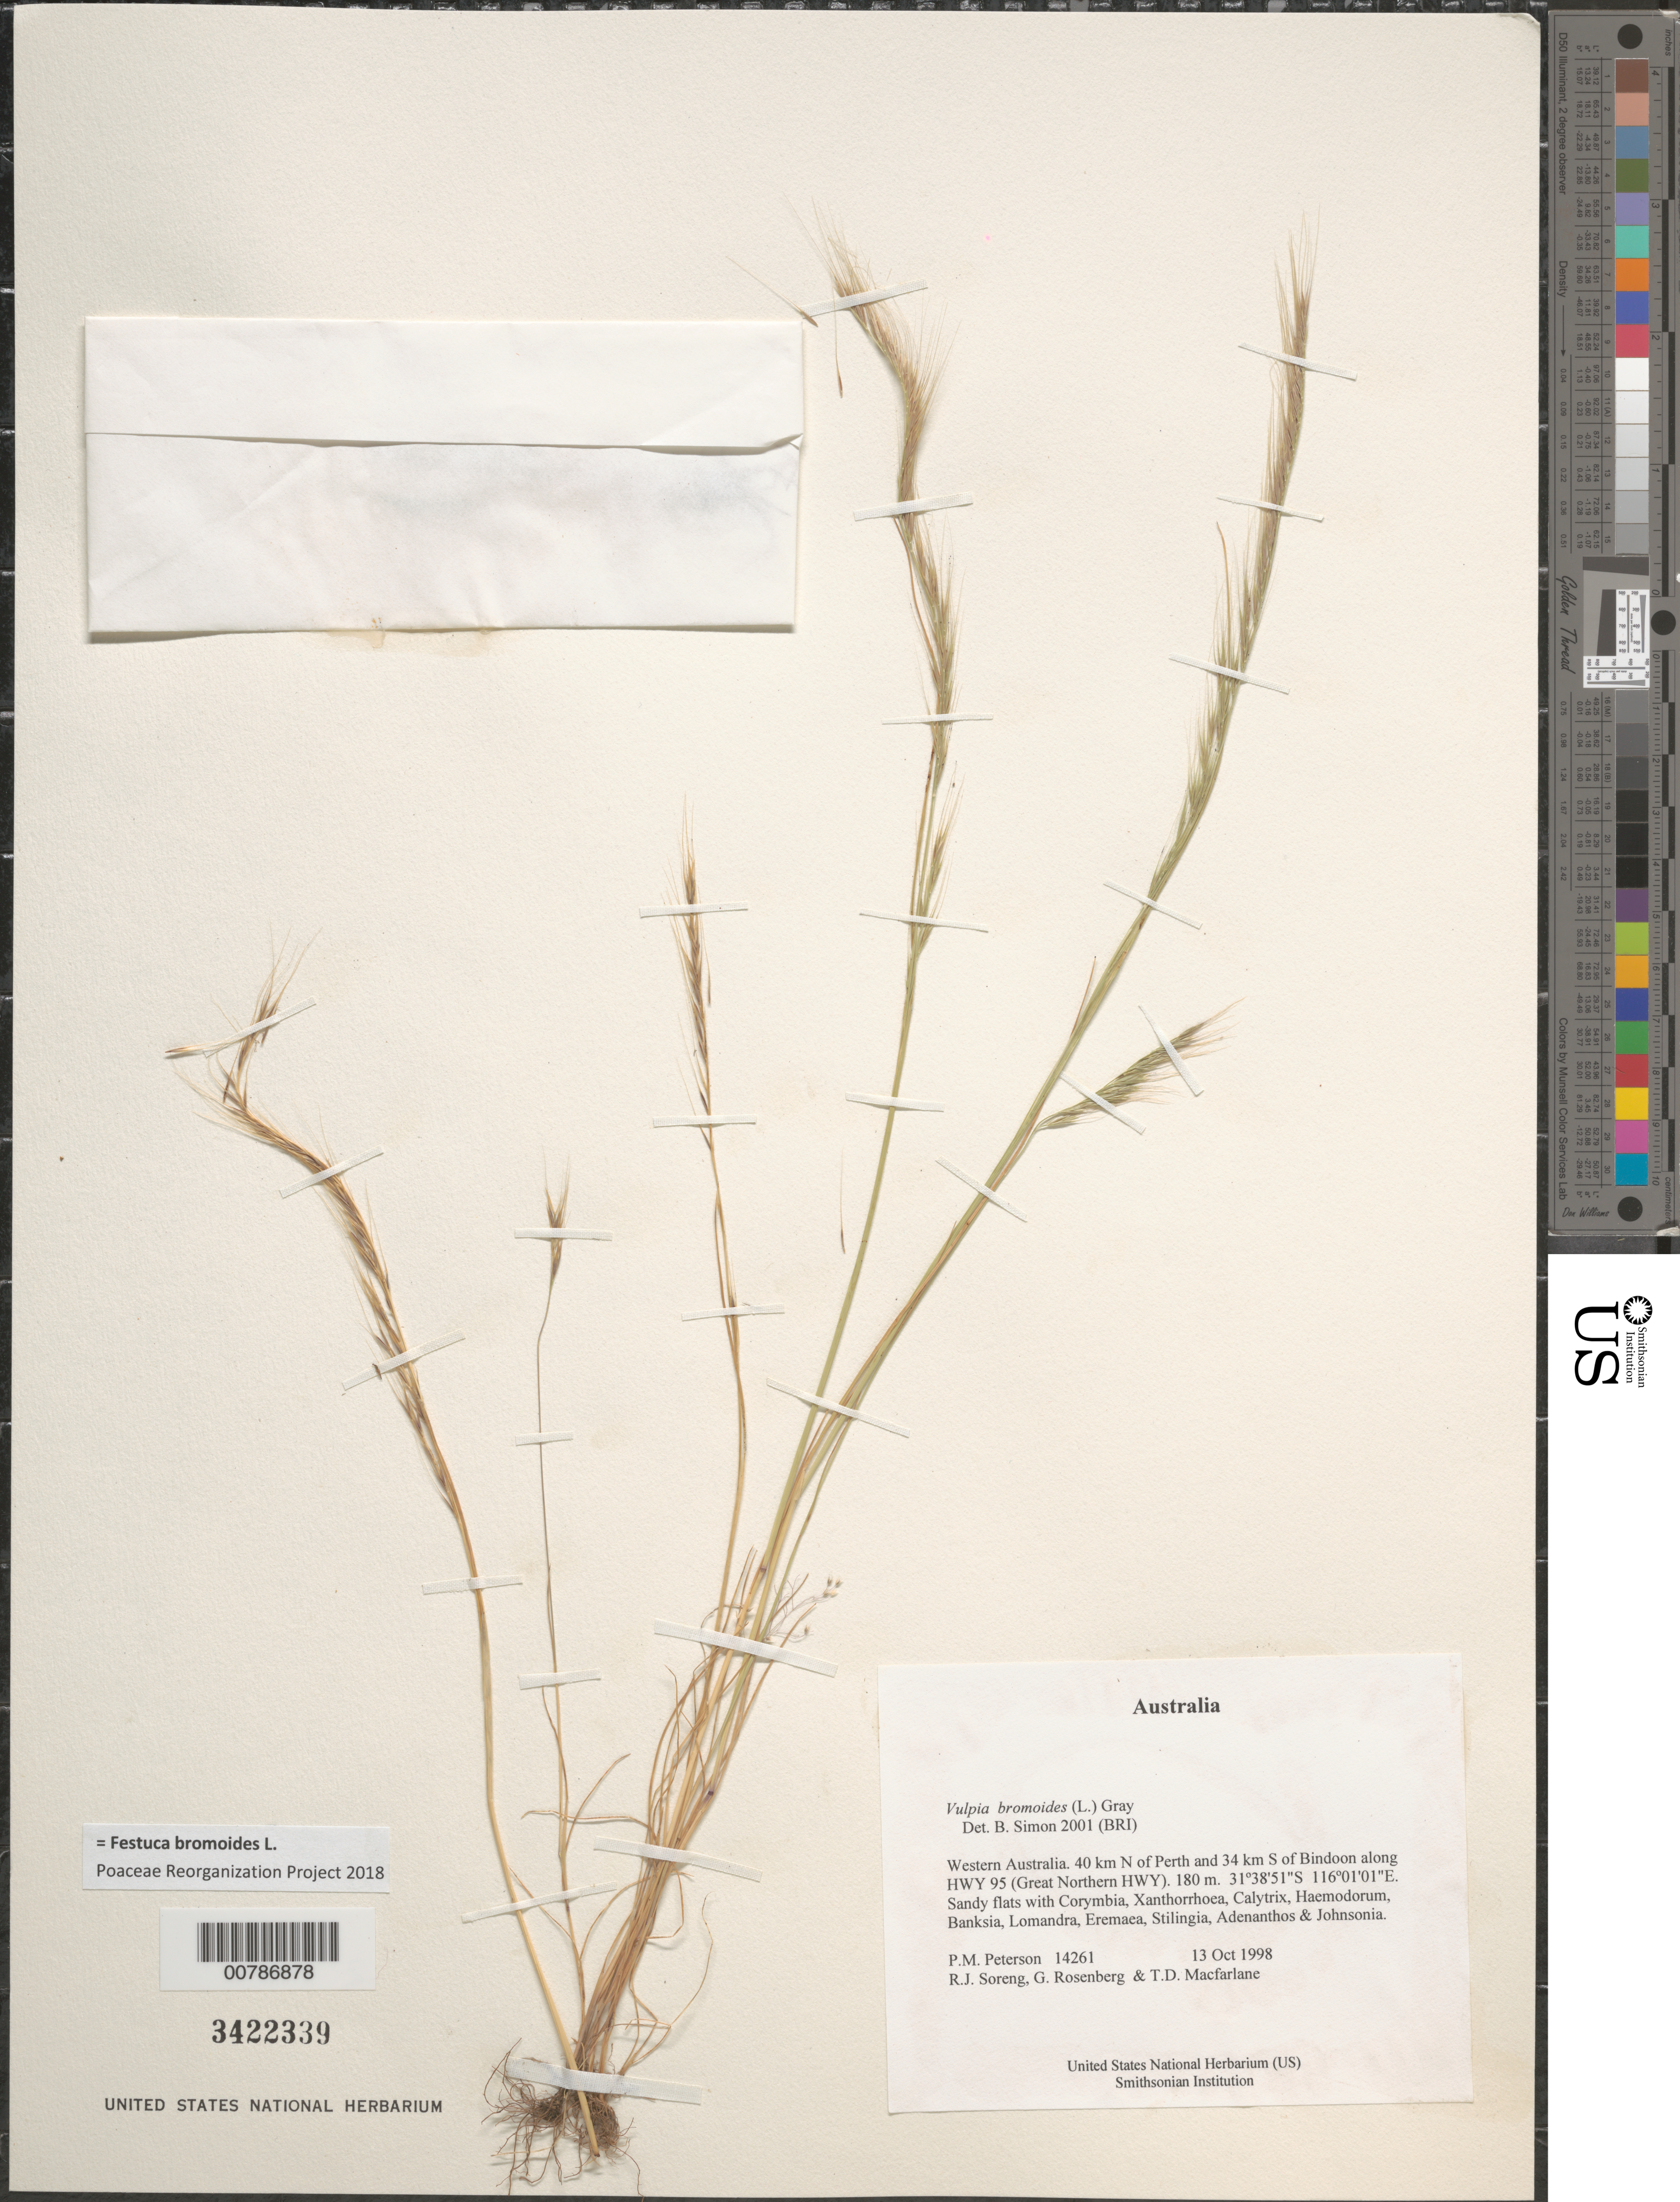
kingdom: Plantae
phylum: Tracheophyta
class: Liliopsida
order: Poales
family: Poaceae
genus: Festuca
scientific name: Festuca bromoides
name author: L.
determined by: Poaceae Reorganization Project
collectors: P. M. Peterson, R. J. Soreng, G. Rosenberg & T. Macfarlane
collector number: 14261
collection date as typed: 13 Oct 1998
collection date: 1998-10-13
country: Australia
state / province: Western Australia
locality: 40 km N of Perth and 34 km S of Bindoon along HWY 95 (Great Northern HWY).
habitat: Sandy flats with Corymbia, Xanthorrhoea, Calytrix, Haemodorum, Banksia, Lomandra, Eremaea, Stilingia, Adenanthos & Johnsonia.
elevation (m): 180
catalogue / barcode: US 3422339